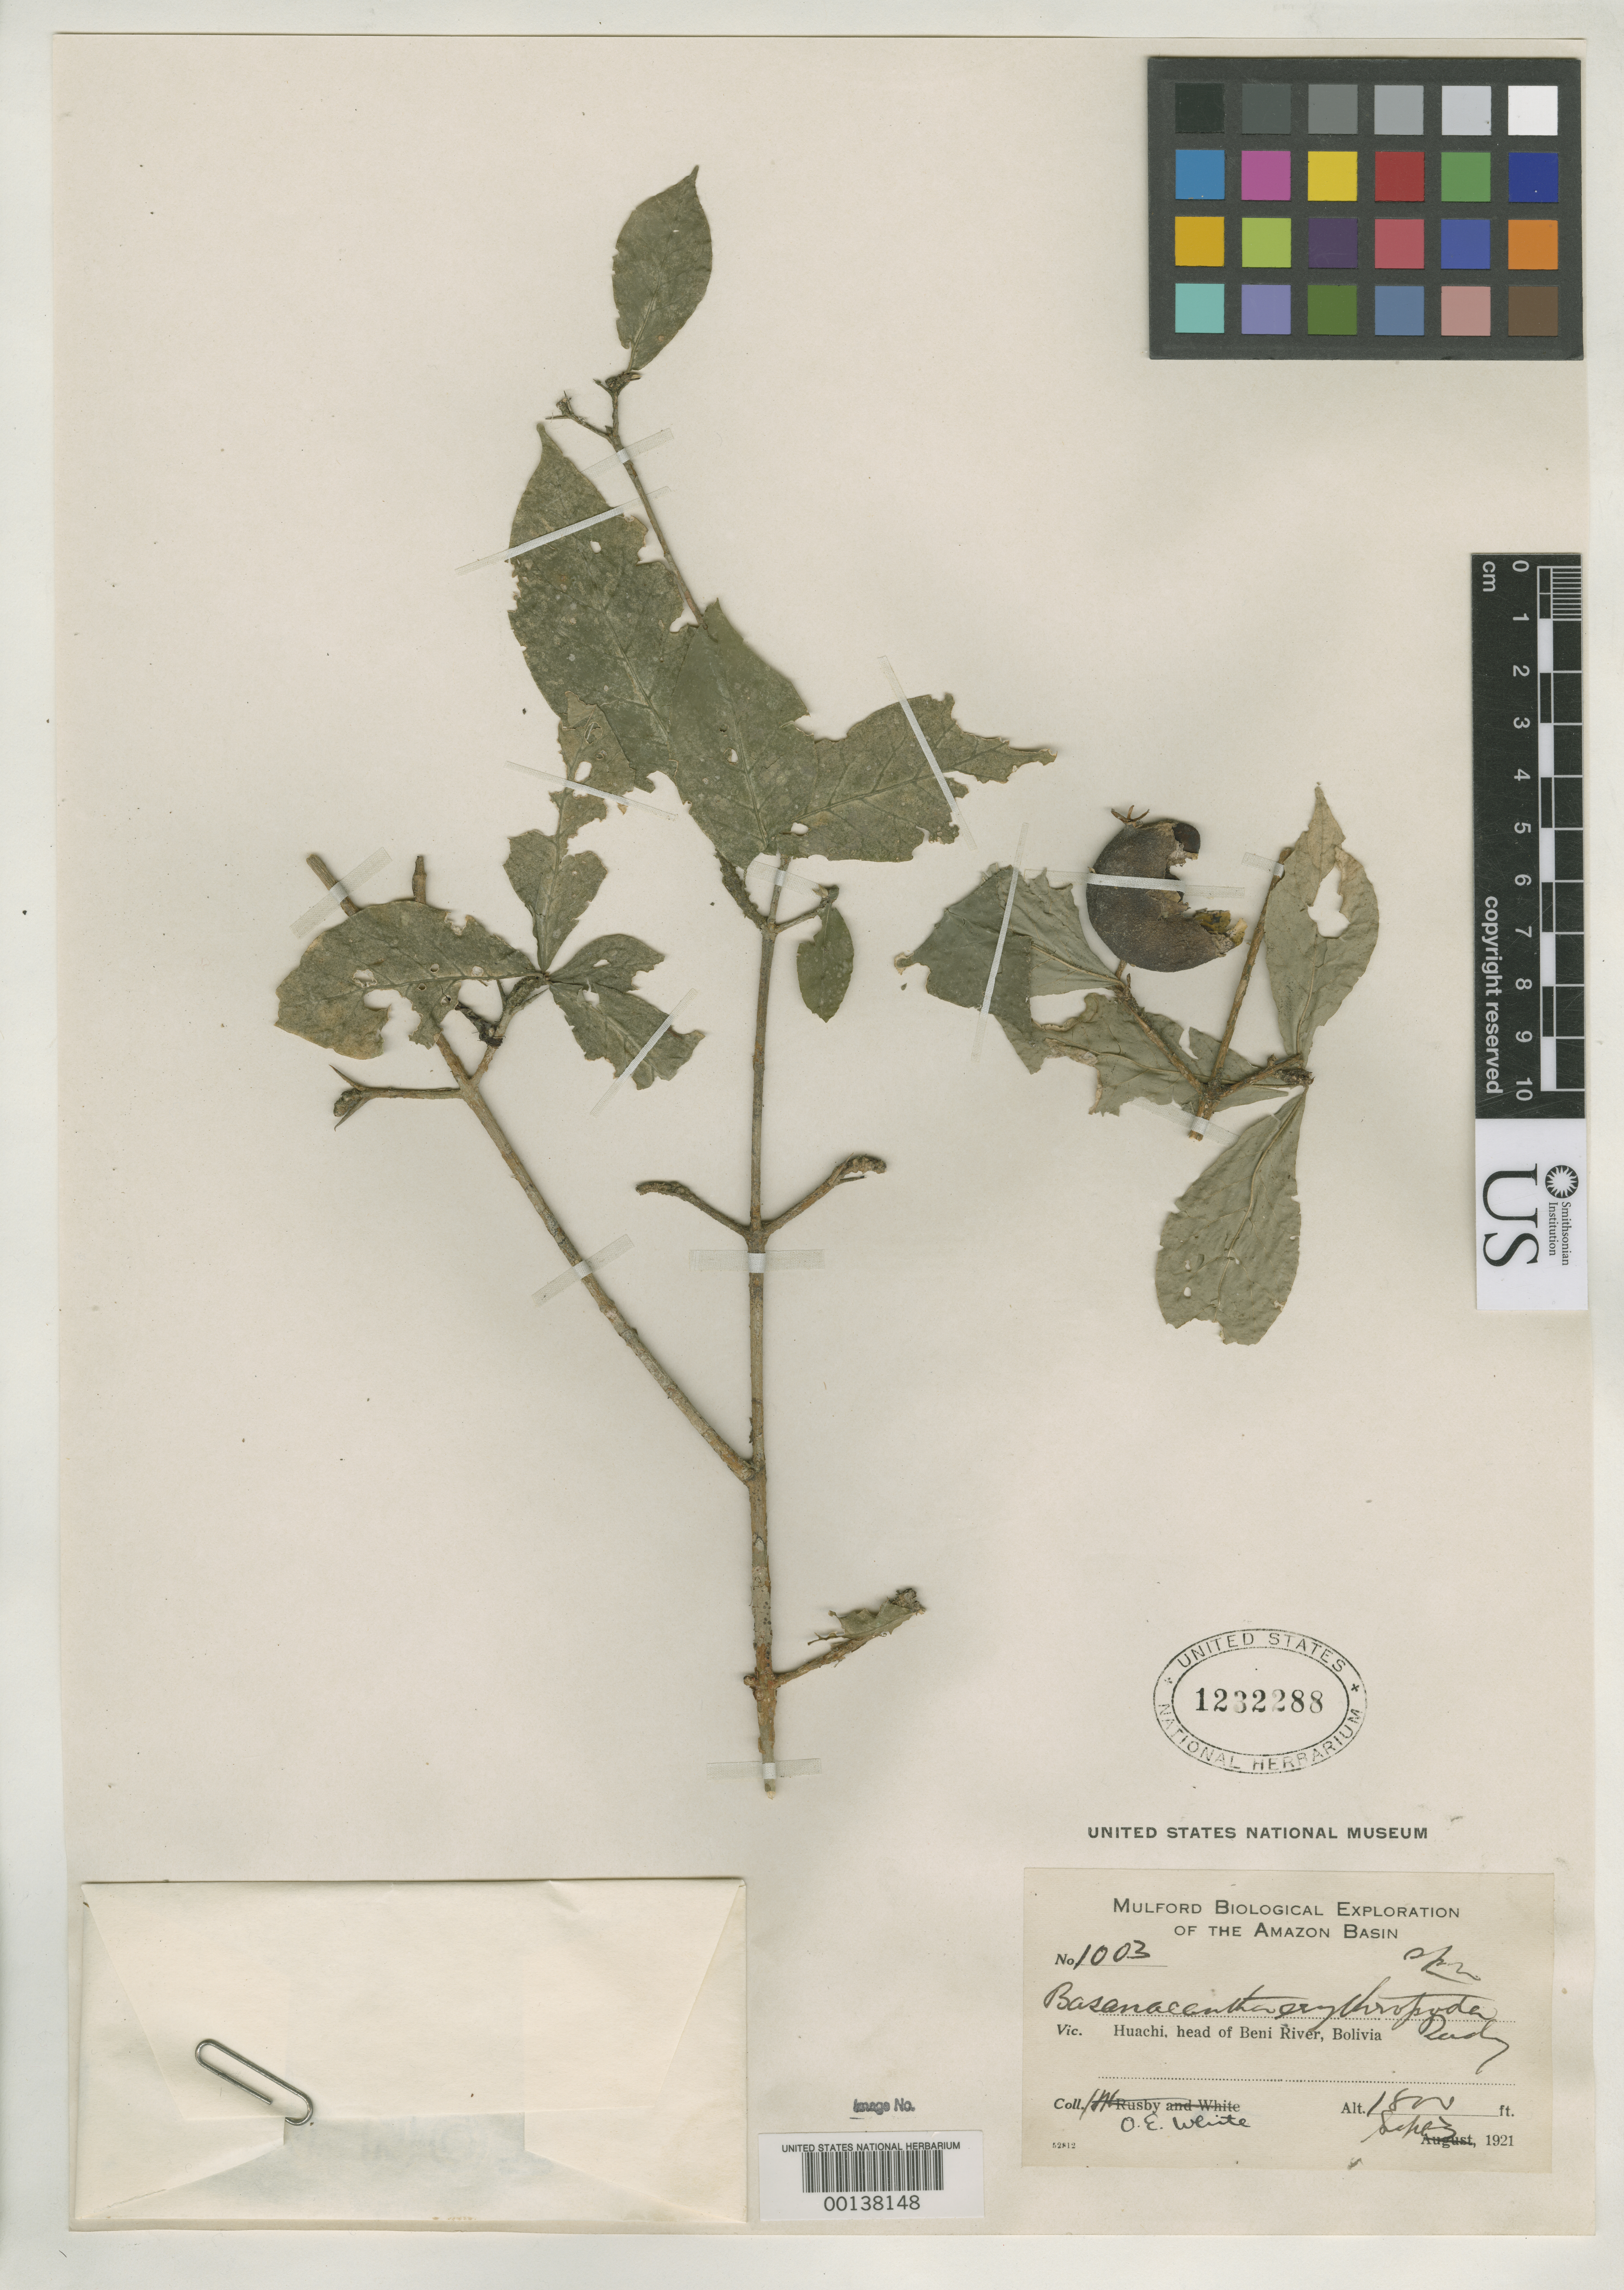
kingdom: Plantae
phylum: Tracheophyta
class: Magnoliopsida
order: Gentianales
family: Rubiaceae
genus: Basanacantha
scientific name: Basanacantha erythropoda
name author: Rusby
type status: Isosyntype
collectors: O. E. White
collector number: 1003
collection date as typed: Sept 3, 1921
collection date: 1921-09-03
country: Bolivia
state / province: Beni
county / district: Iténez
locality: Huachi, head of Beni River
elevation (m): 549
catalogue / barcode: US 1232288